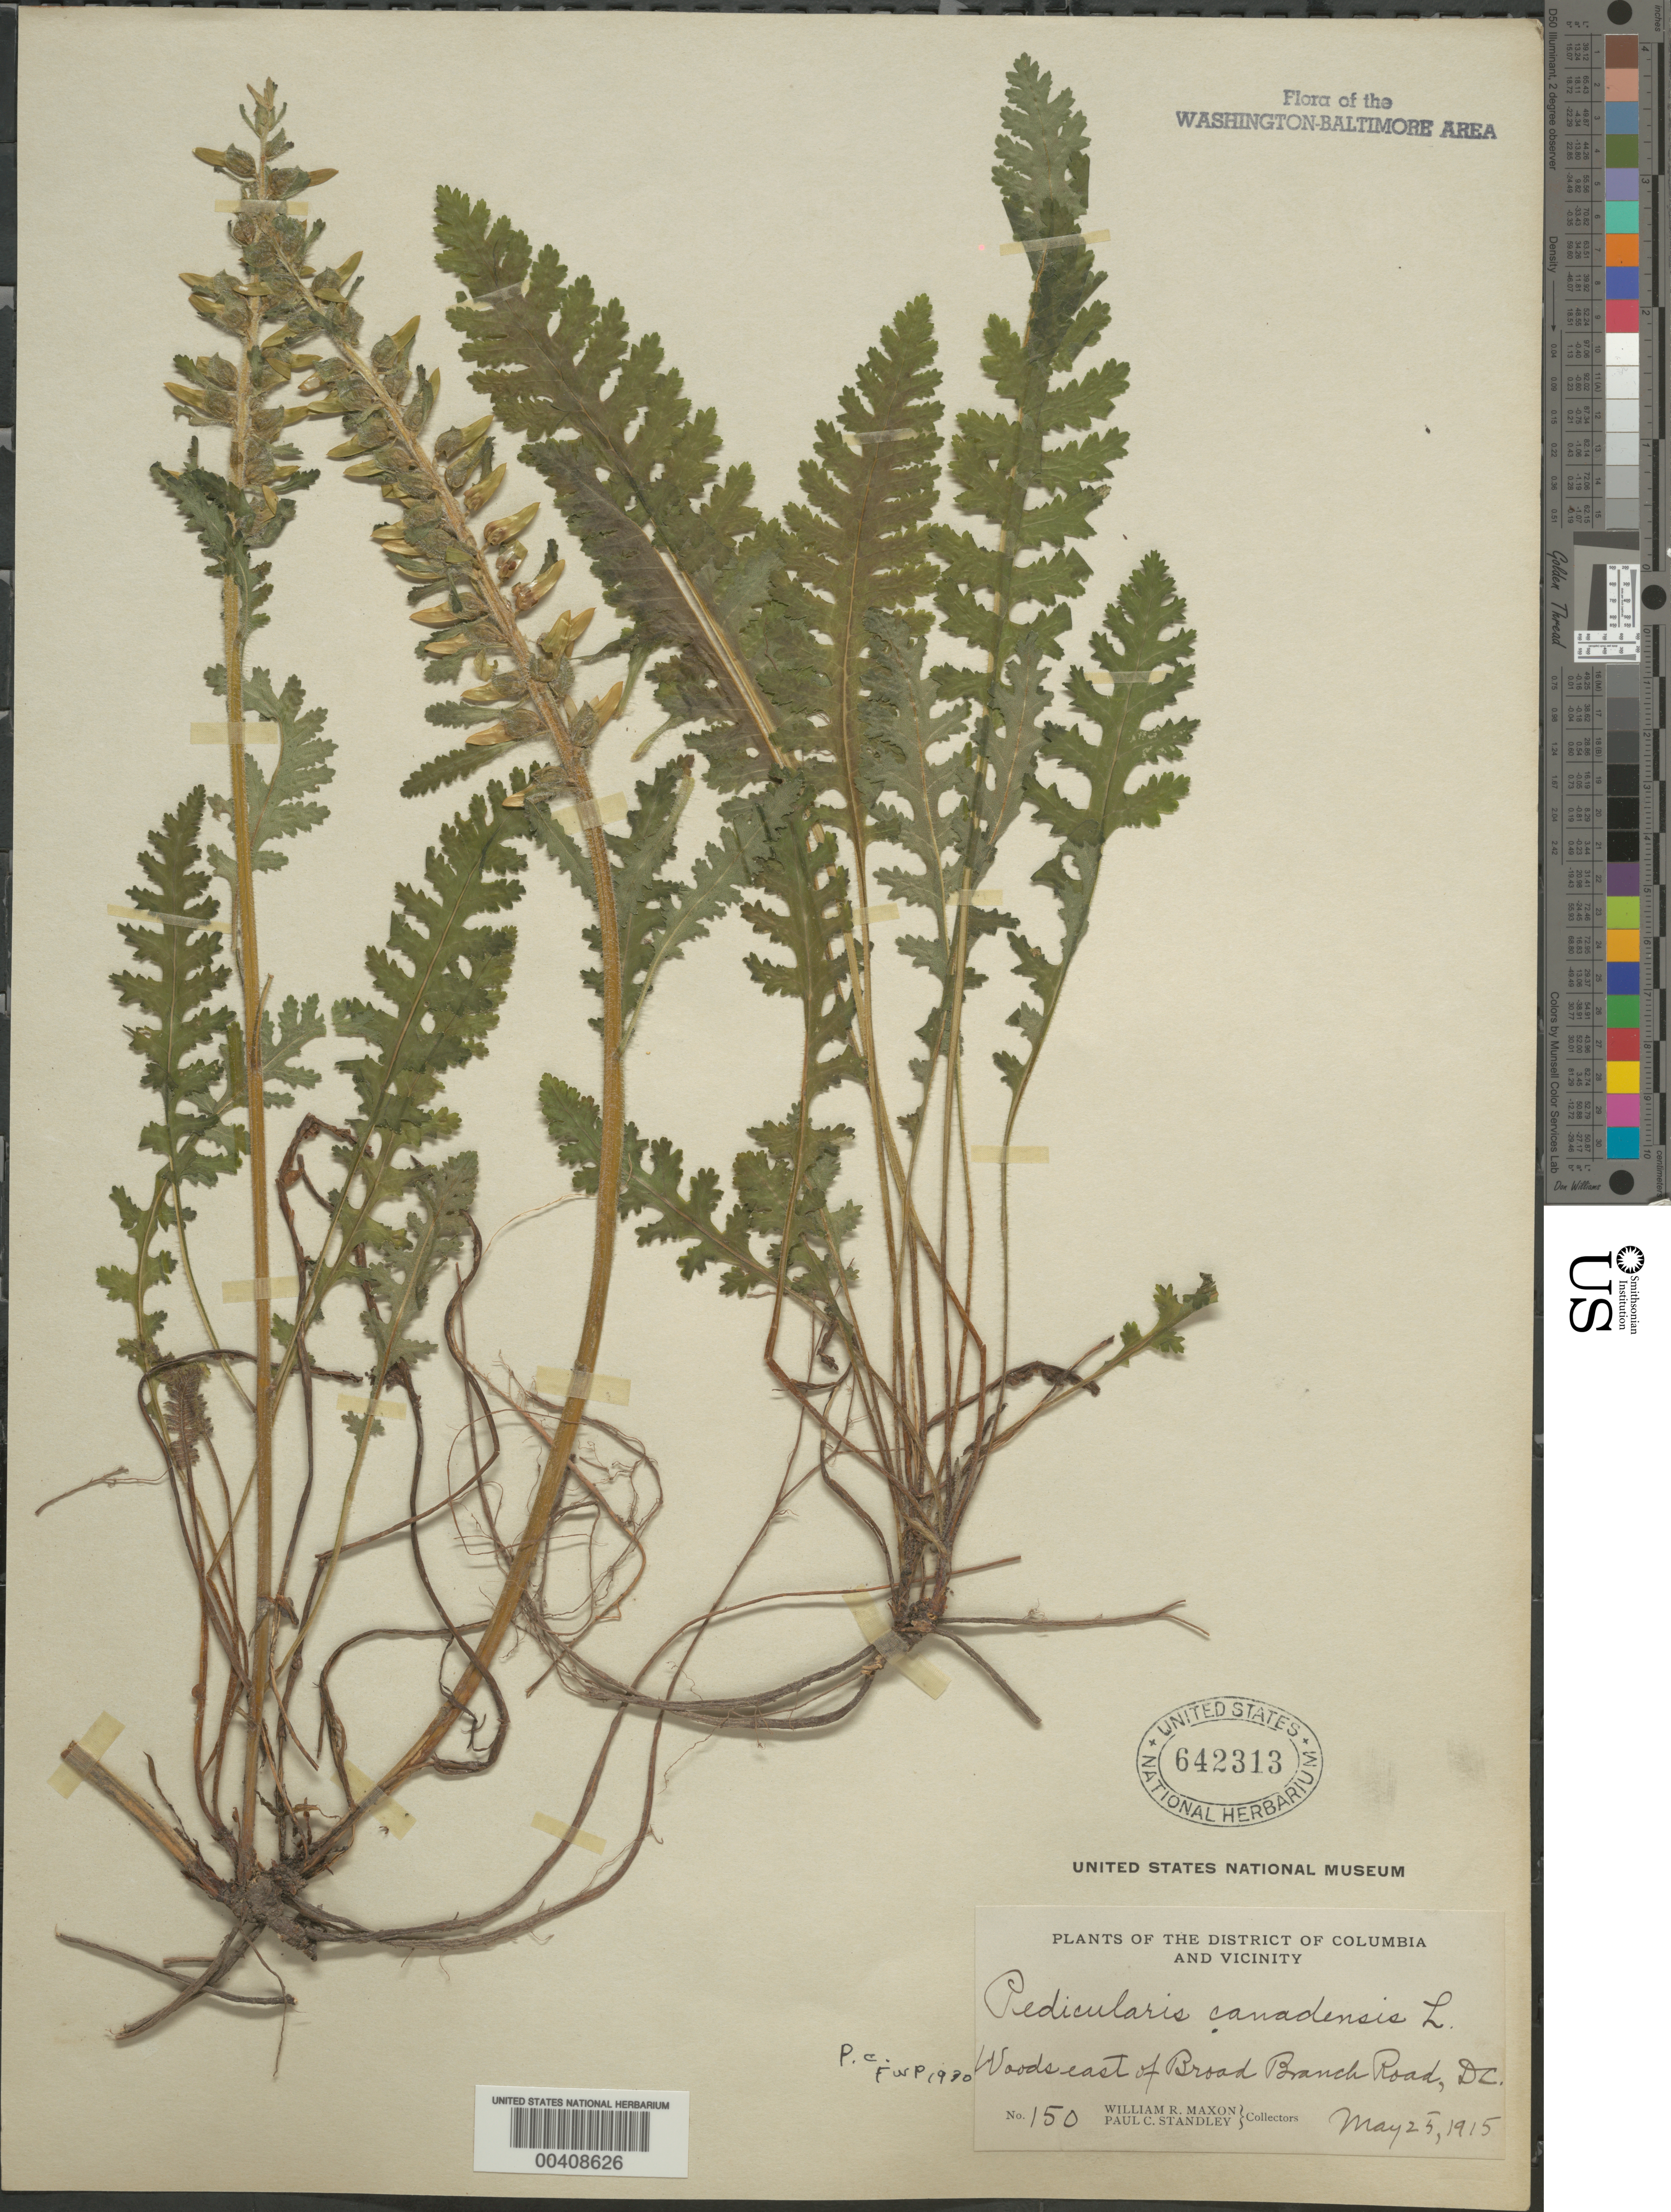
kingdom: Plantae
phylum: Tracheophyta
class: Magnoliopsida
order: Lamiales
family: Orobanchaceae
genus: Pedicularis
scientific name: Pedicularis semibarbata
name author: A. Gray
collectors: W. R. Maxon & P. C. Standley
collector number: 150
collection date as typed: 25 May 1915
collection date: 1915-05-25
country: United States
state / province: District of Columbia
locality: Woods east of Broad Branch Rd. Rock Creek Park and vicinity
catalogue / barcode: US 642313